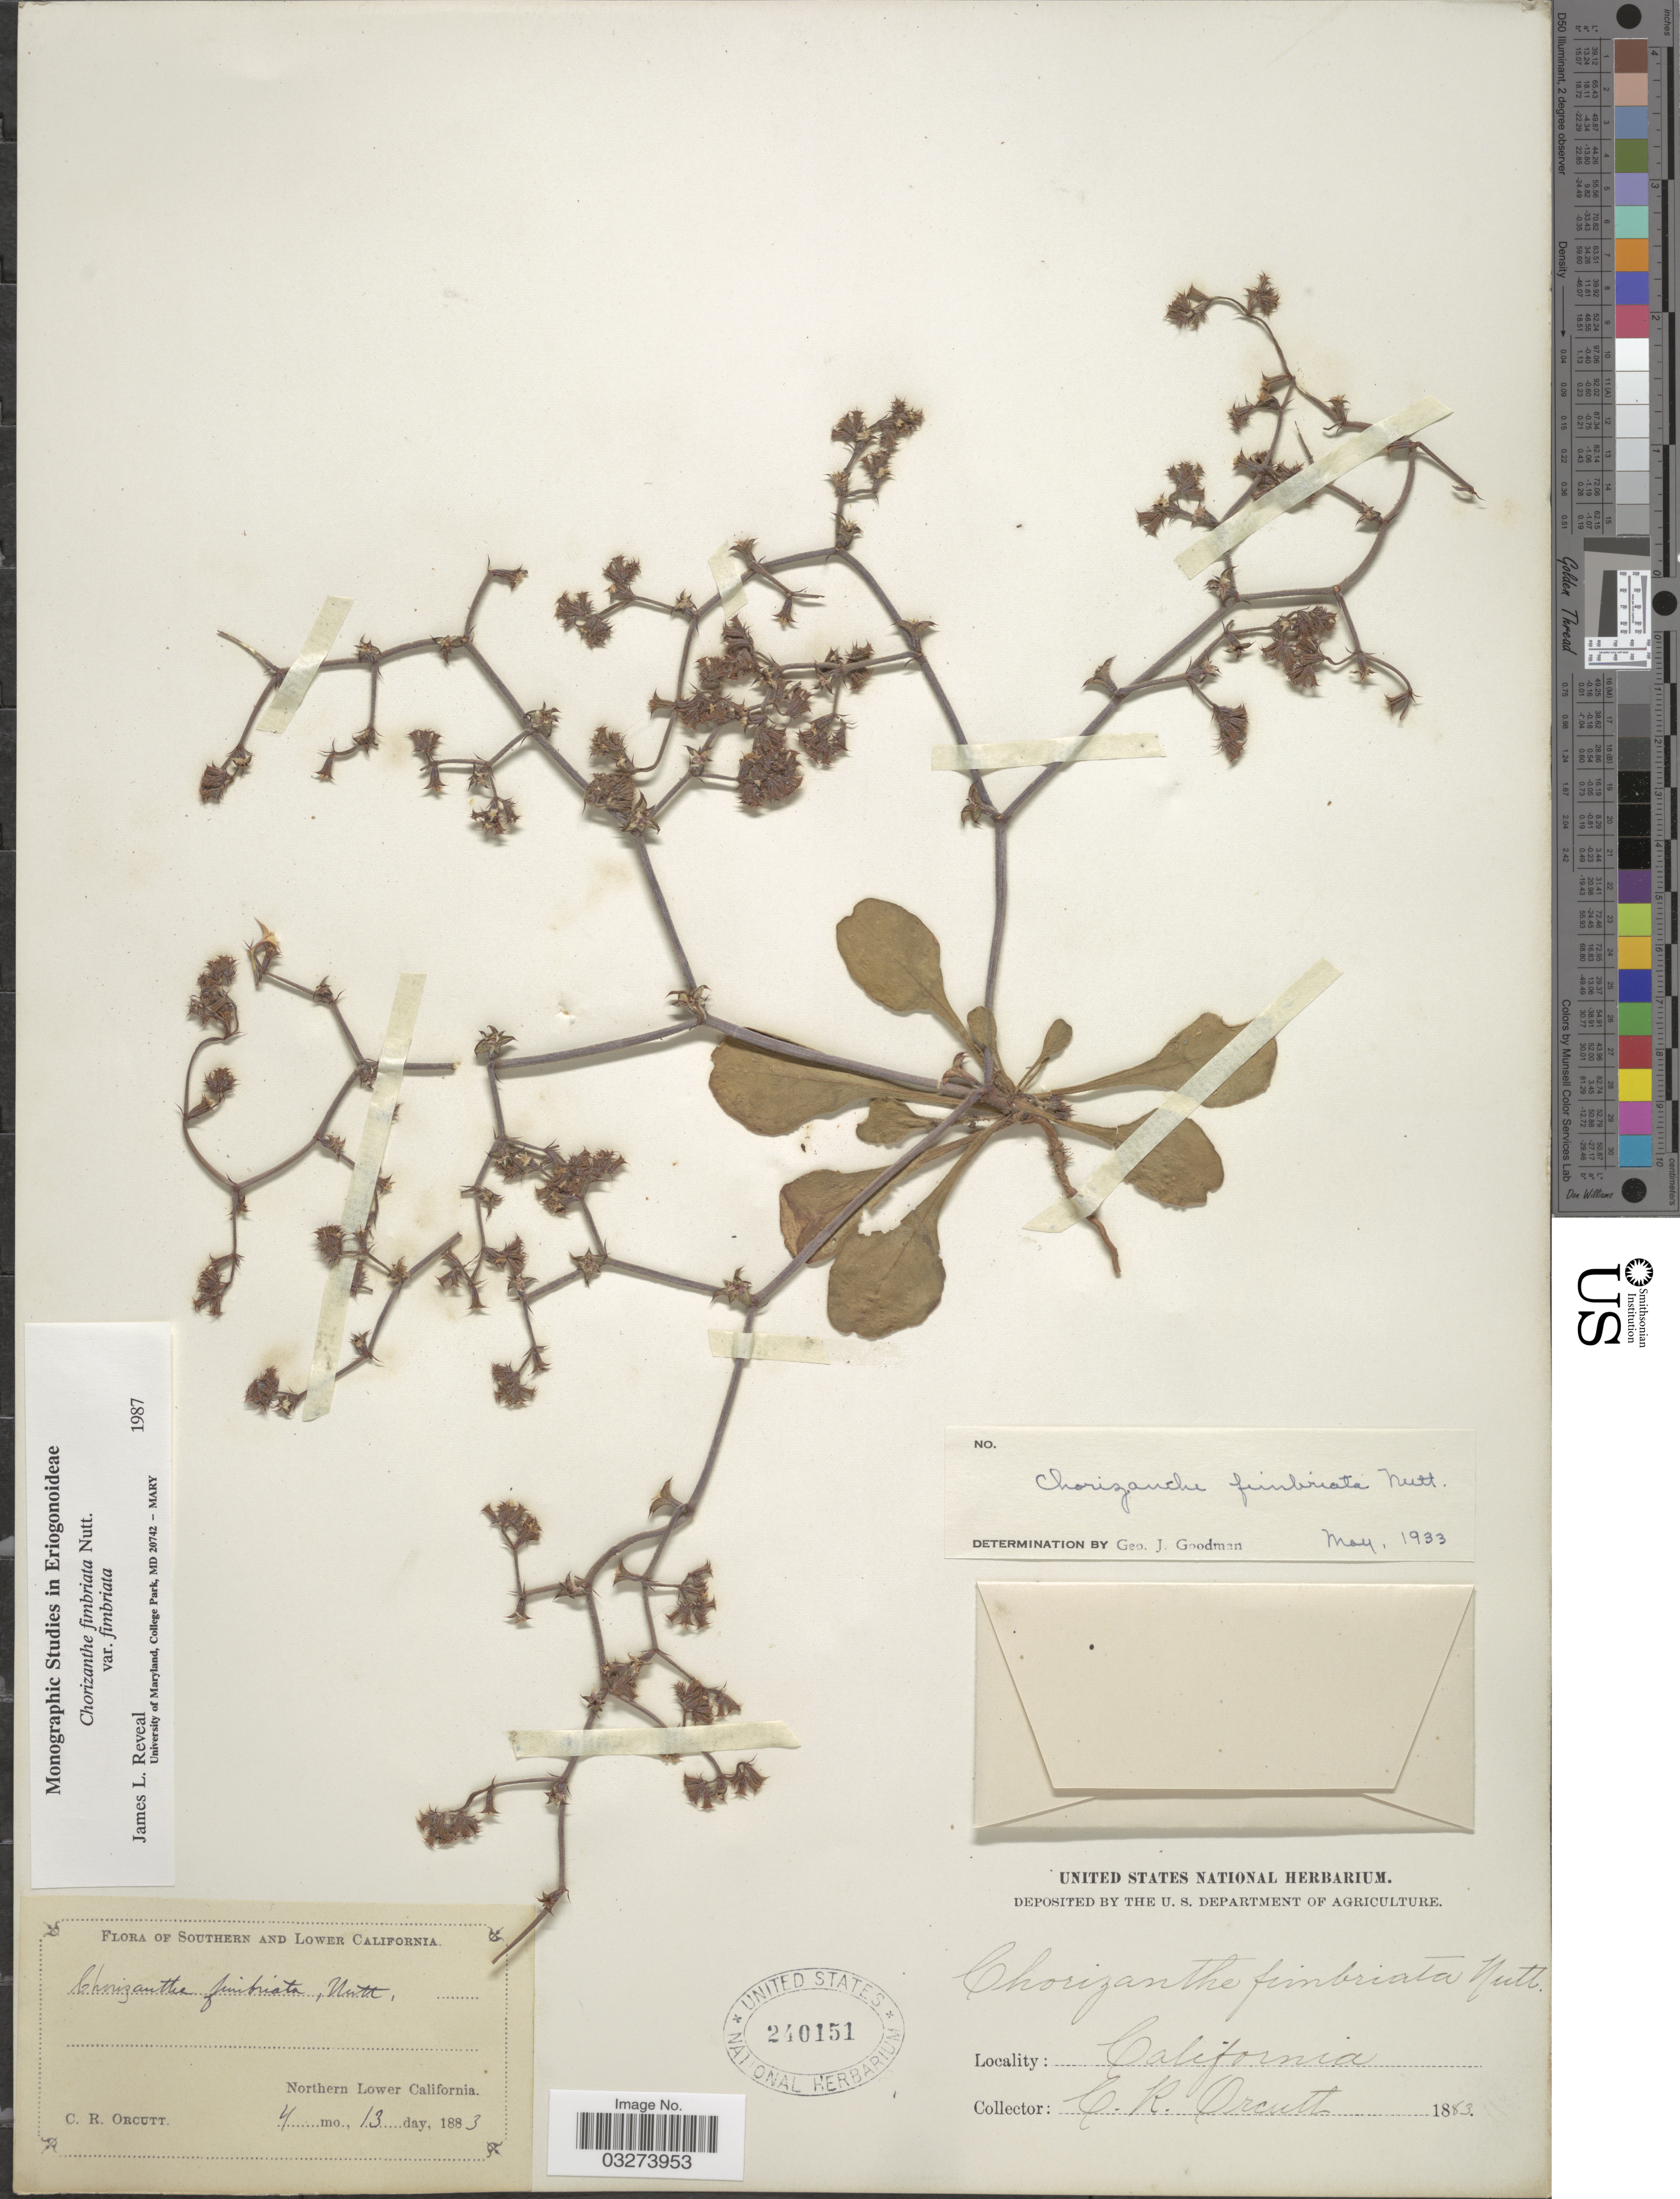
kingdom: Plantae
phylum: Tracheophyta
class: Magnoliopsida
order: Caryophyllales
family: Polygonaceae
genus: Chorizanthe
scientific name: Chorizanthe fimbriata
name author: Nutt.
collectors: C. R. Orcutt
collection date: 1883-04-13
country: Mexico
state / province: Baja California Norte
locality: Southern and Lower California. Northern Lower California.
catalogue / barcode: US 240151